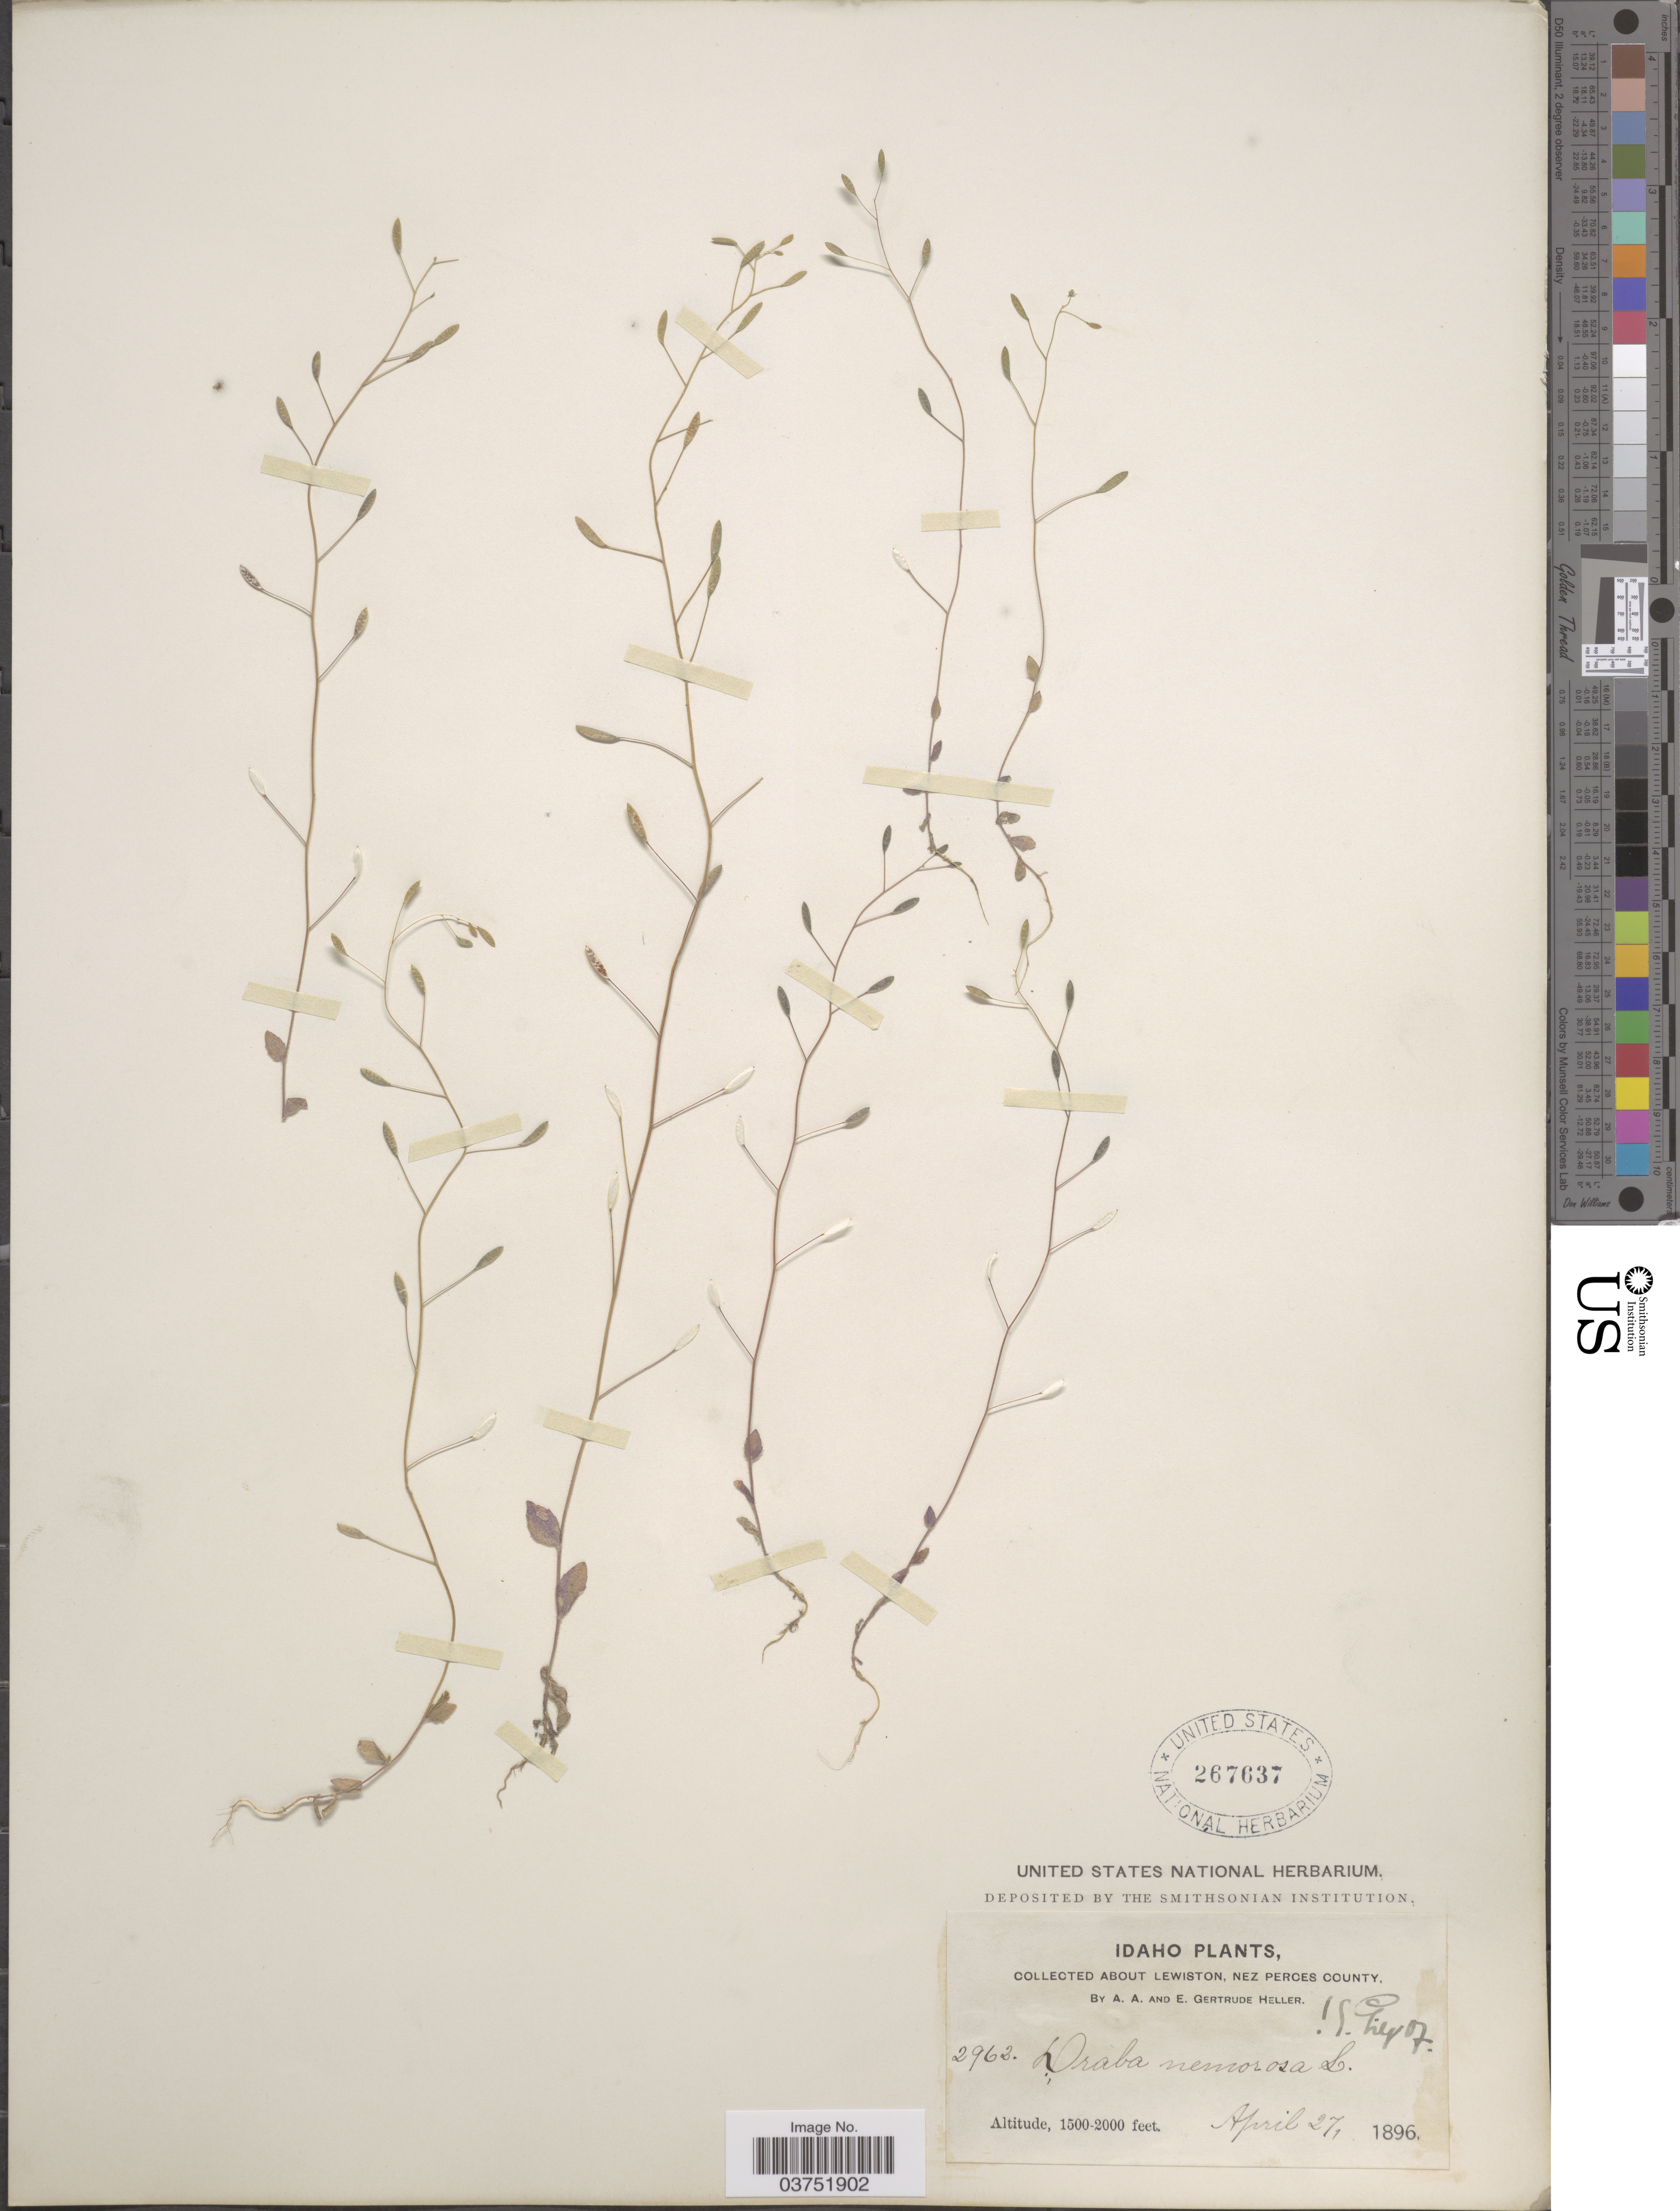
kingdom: Plantae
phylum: Tracheophyta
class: Magnoliopsida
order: Brassicales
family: Brassicaceae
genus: Draba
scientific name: Draba nemorosa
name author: L.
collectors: A. A. Heller & E. G. Heller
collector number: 2962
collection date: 1896-04-27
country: United States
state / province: Idaho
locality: Lewiston, Nez Perces County.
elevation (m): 457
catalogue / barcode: US 267637